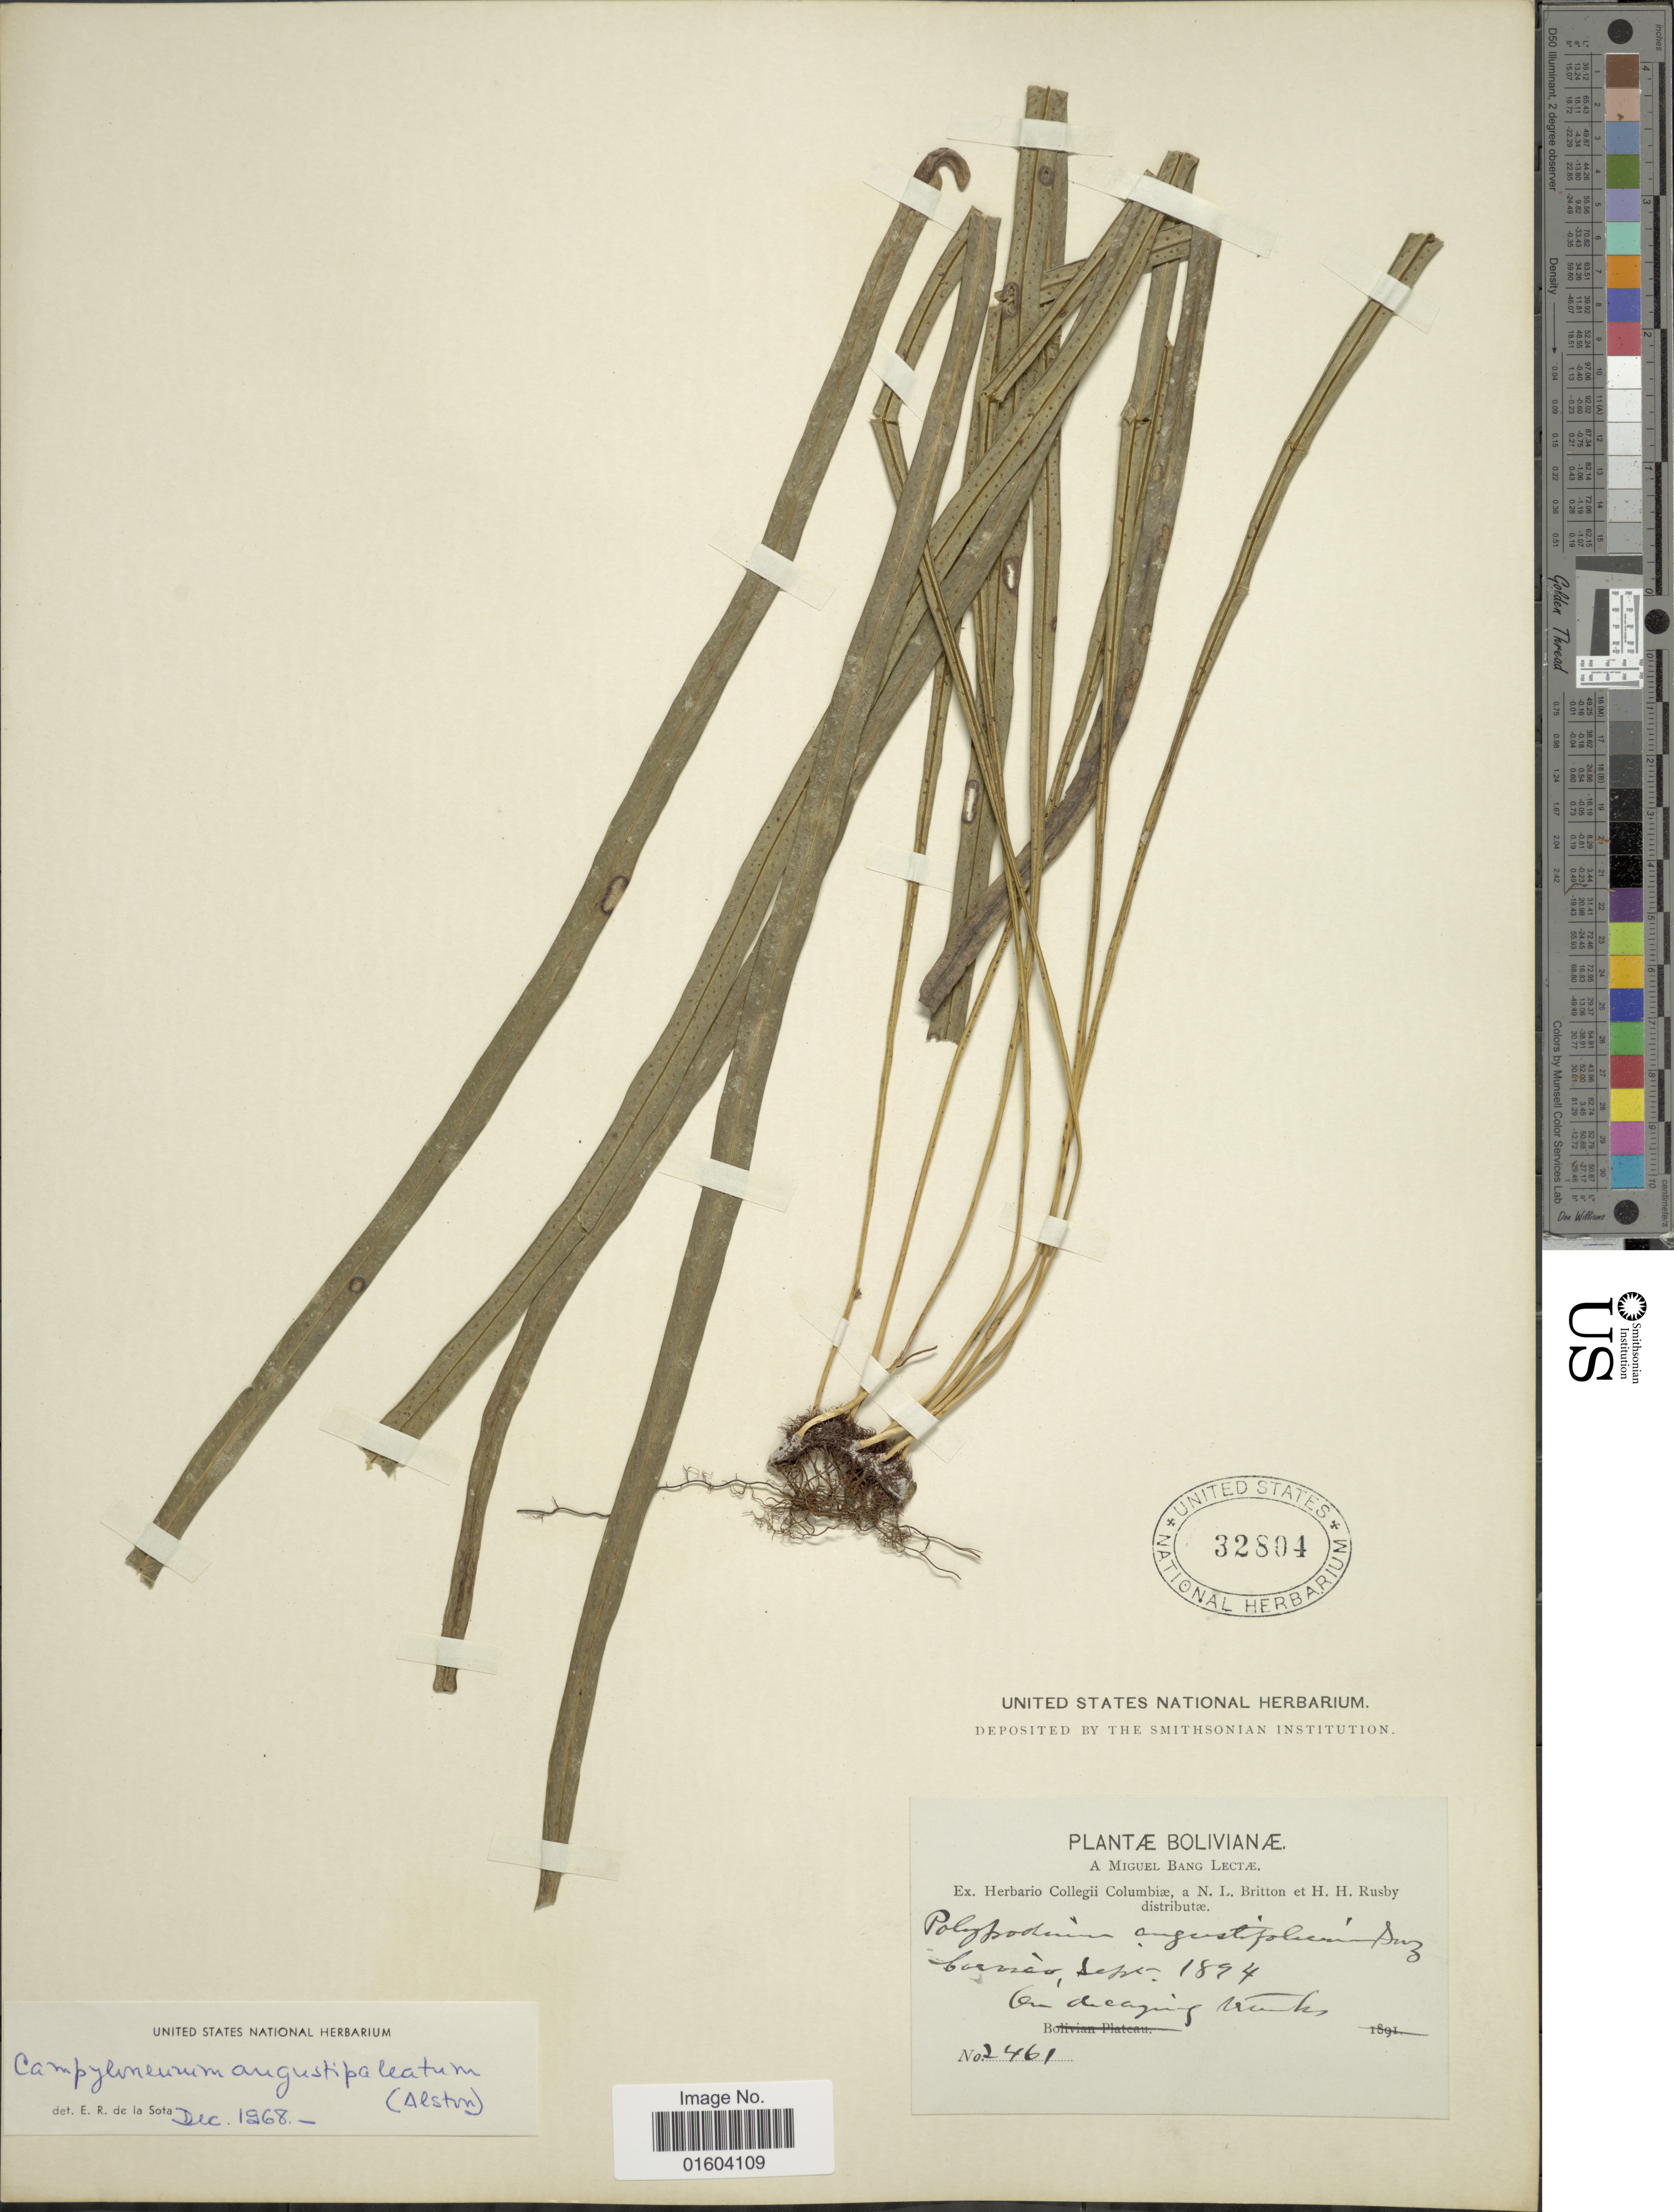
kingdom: Plantae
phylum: Tracheophyta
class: Polypodiopsida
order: Polypodiales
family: Polypodiaceae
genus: Campyloneurum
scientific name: Campyloneurum angustipaleatum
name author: (Alston) Lellinger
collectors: M. Bang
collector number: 2461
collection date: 1894-09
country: Bolivia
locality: Coroico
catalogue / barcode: US 32804